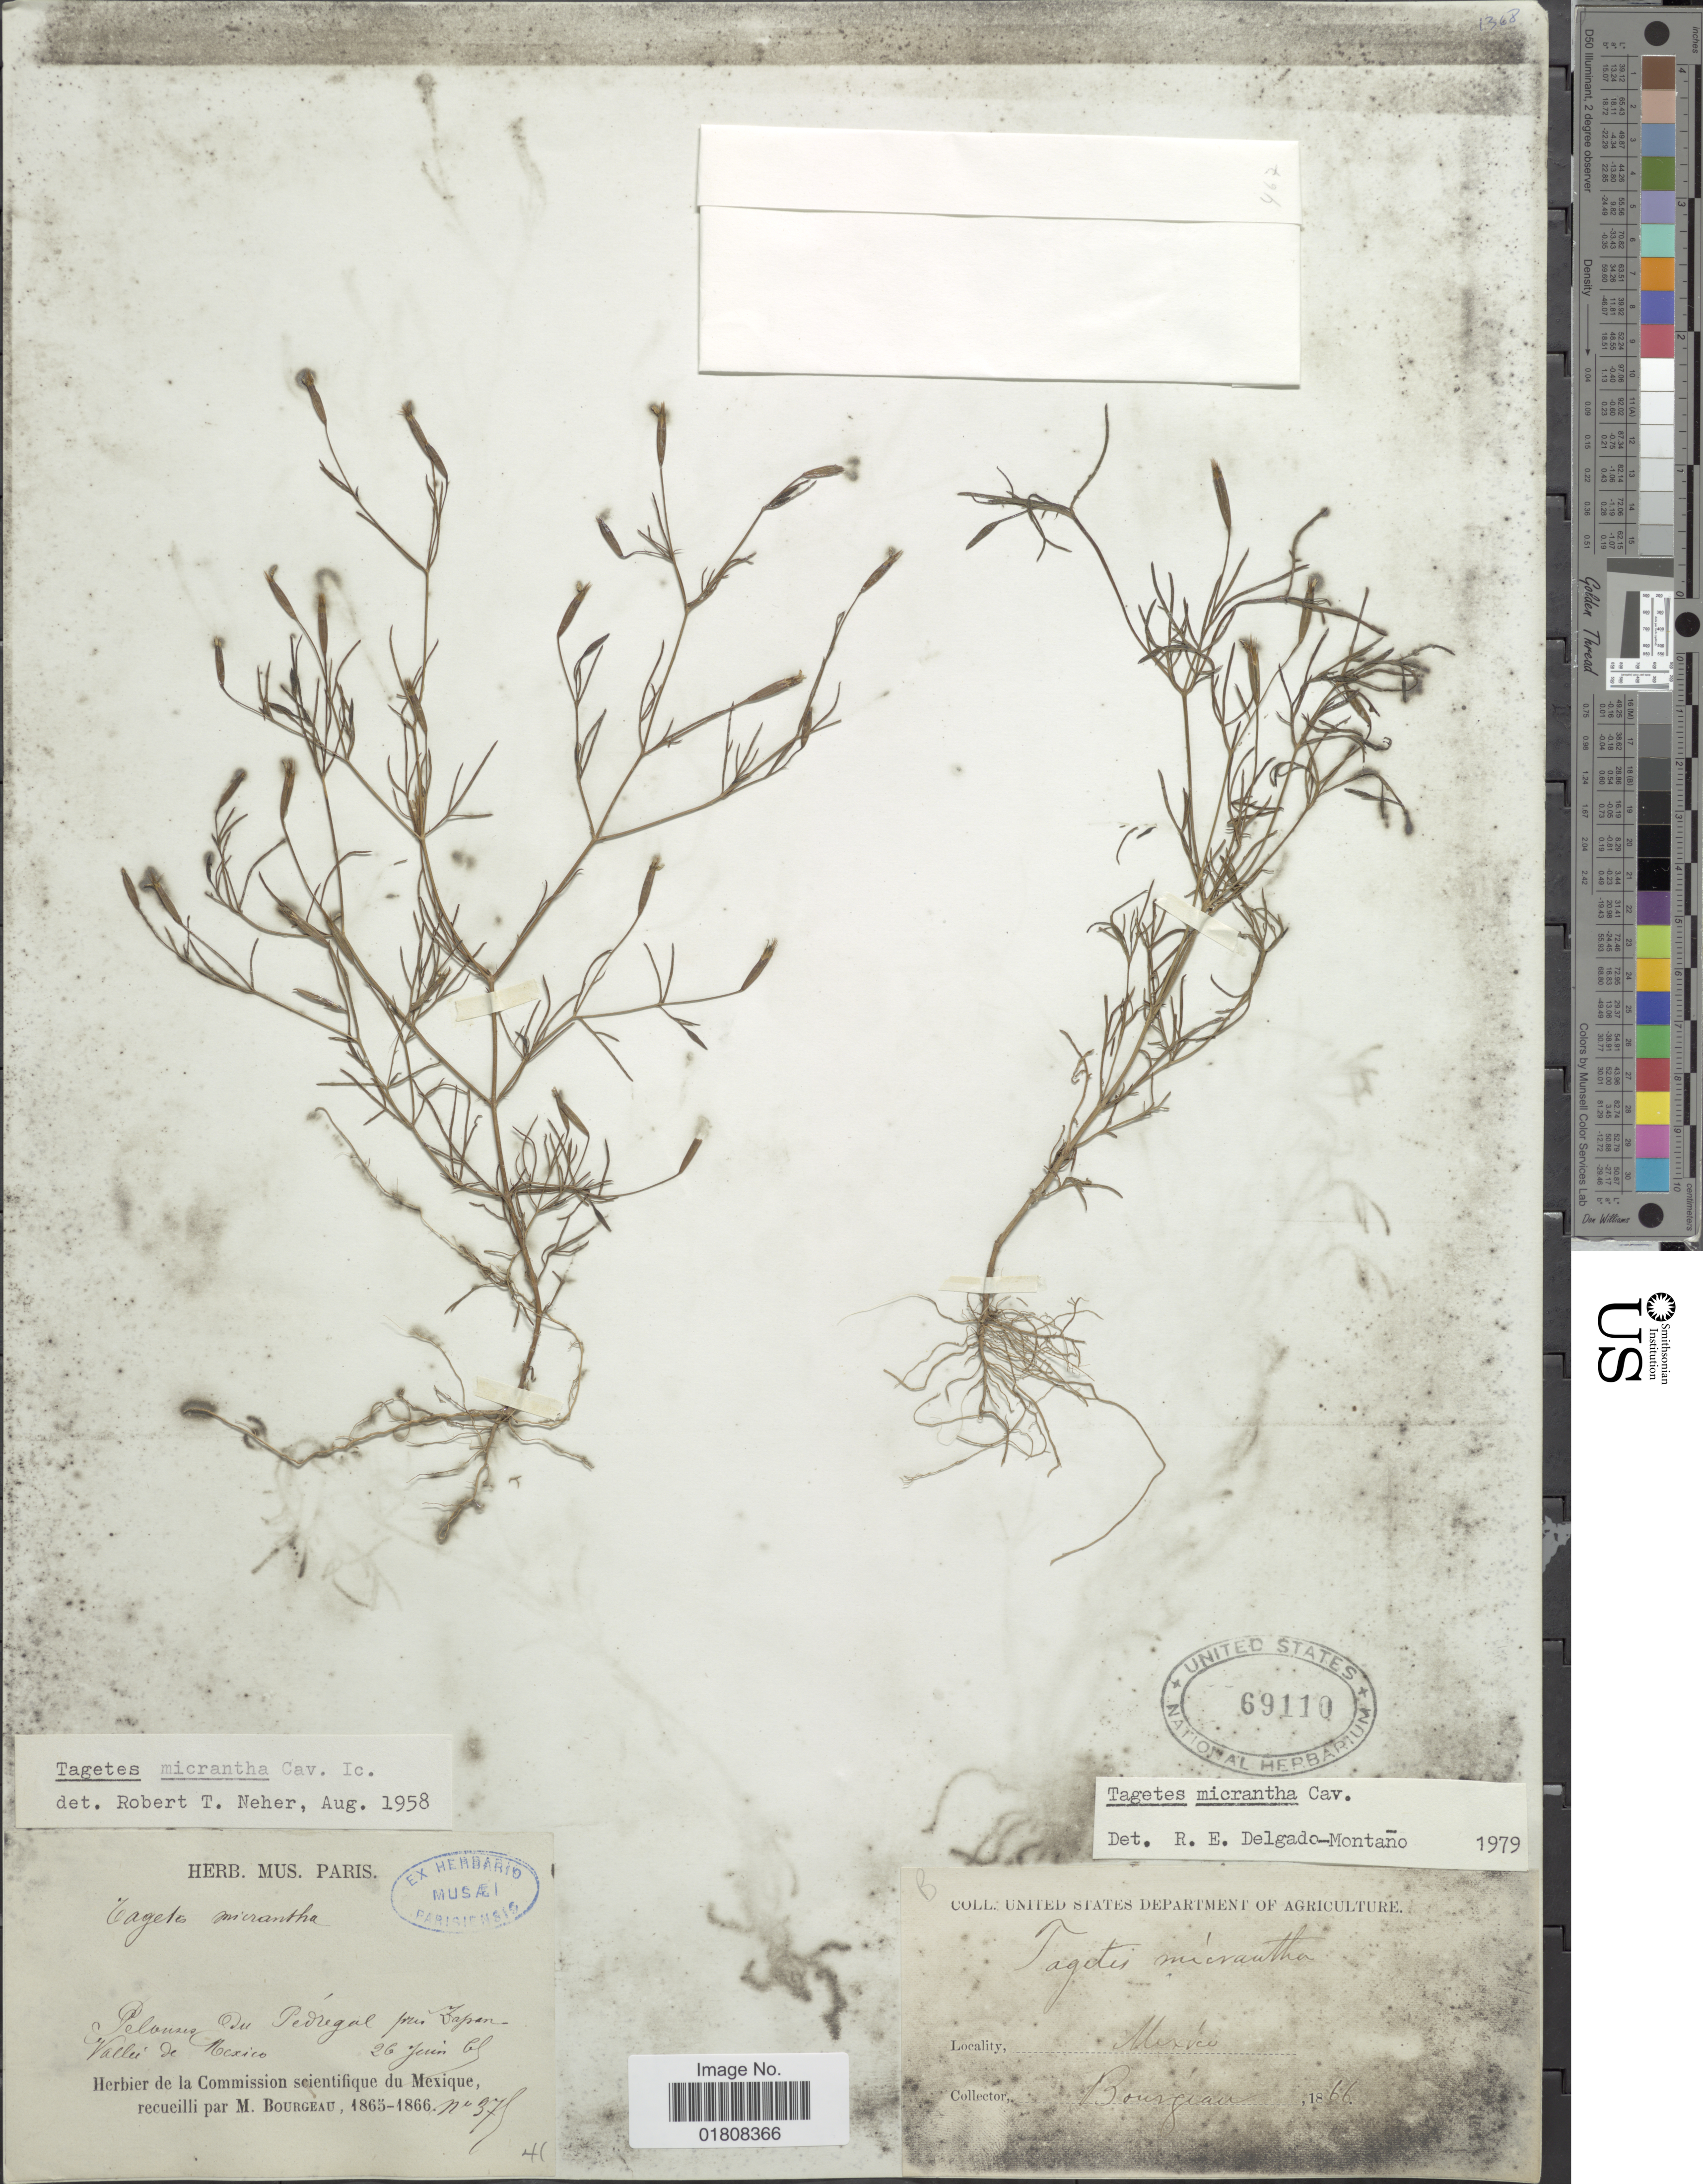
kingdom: Plantae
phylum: Tracheophyta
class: Magnoliopsida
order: Asterales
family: Asteraceae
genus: Tagetes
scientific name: Tagetes micrantha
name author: Cav.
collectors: M. Bourgeau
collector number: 375*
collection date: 1865-06-26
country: Mexico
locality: Pelonses du Pedregal pres Zapan, Vallei de Mexico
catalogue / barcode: US 69110